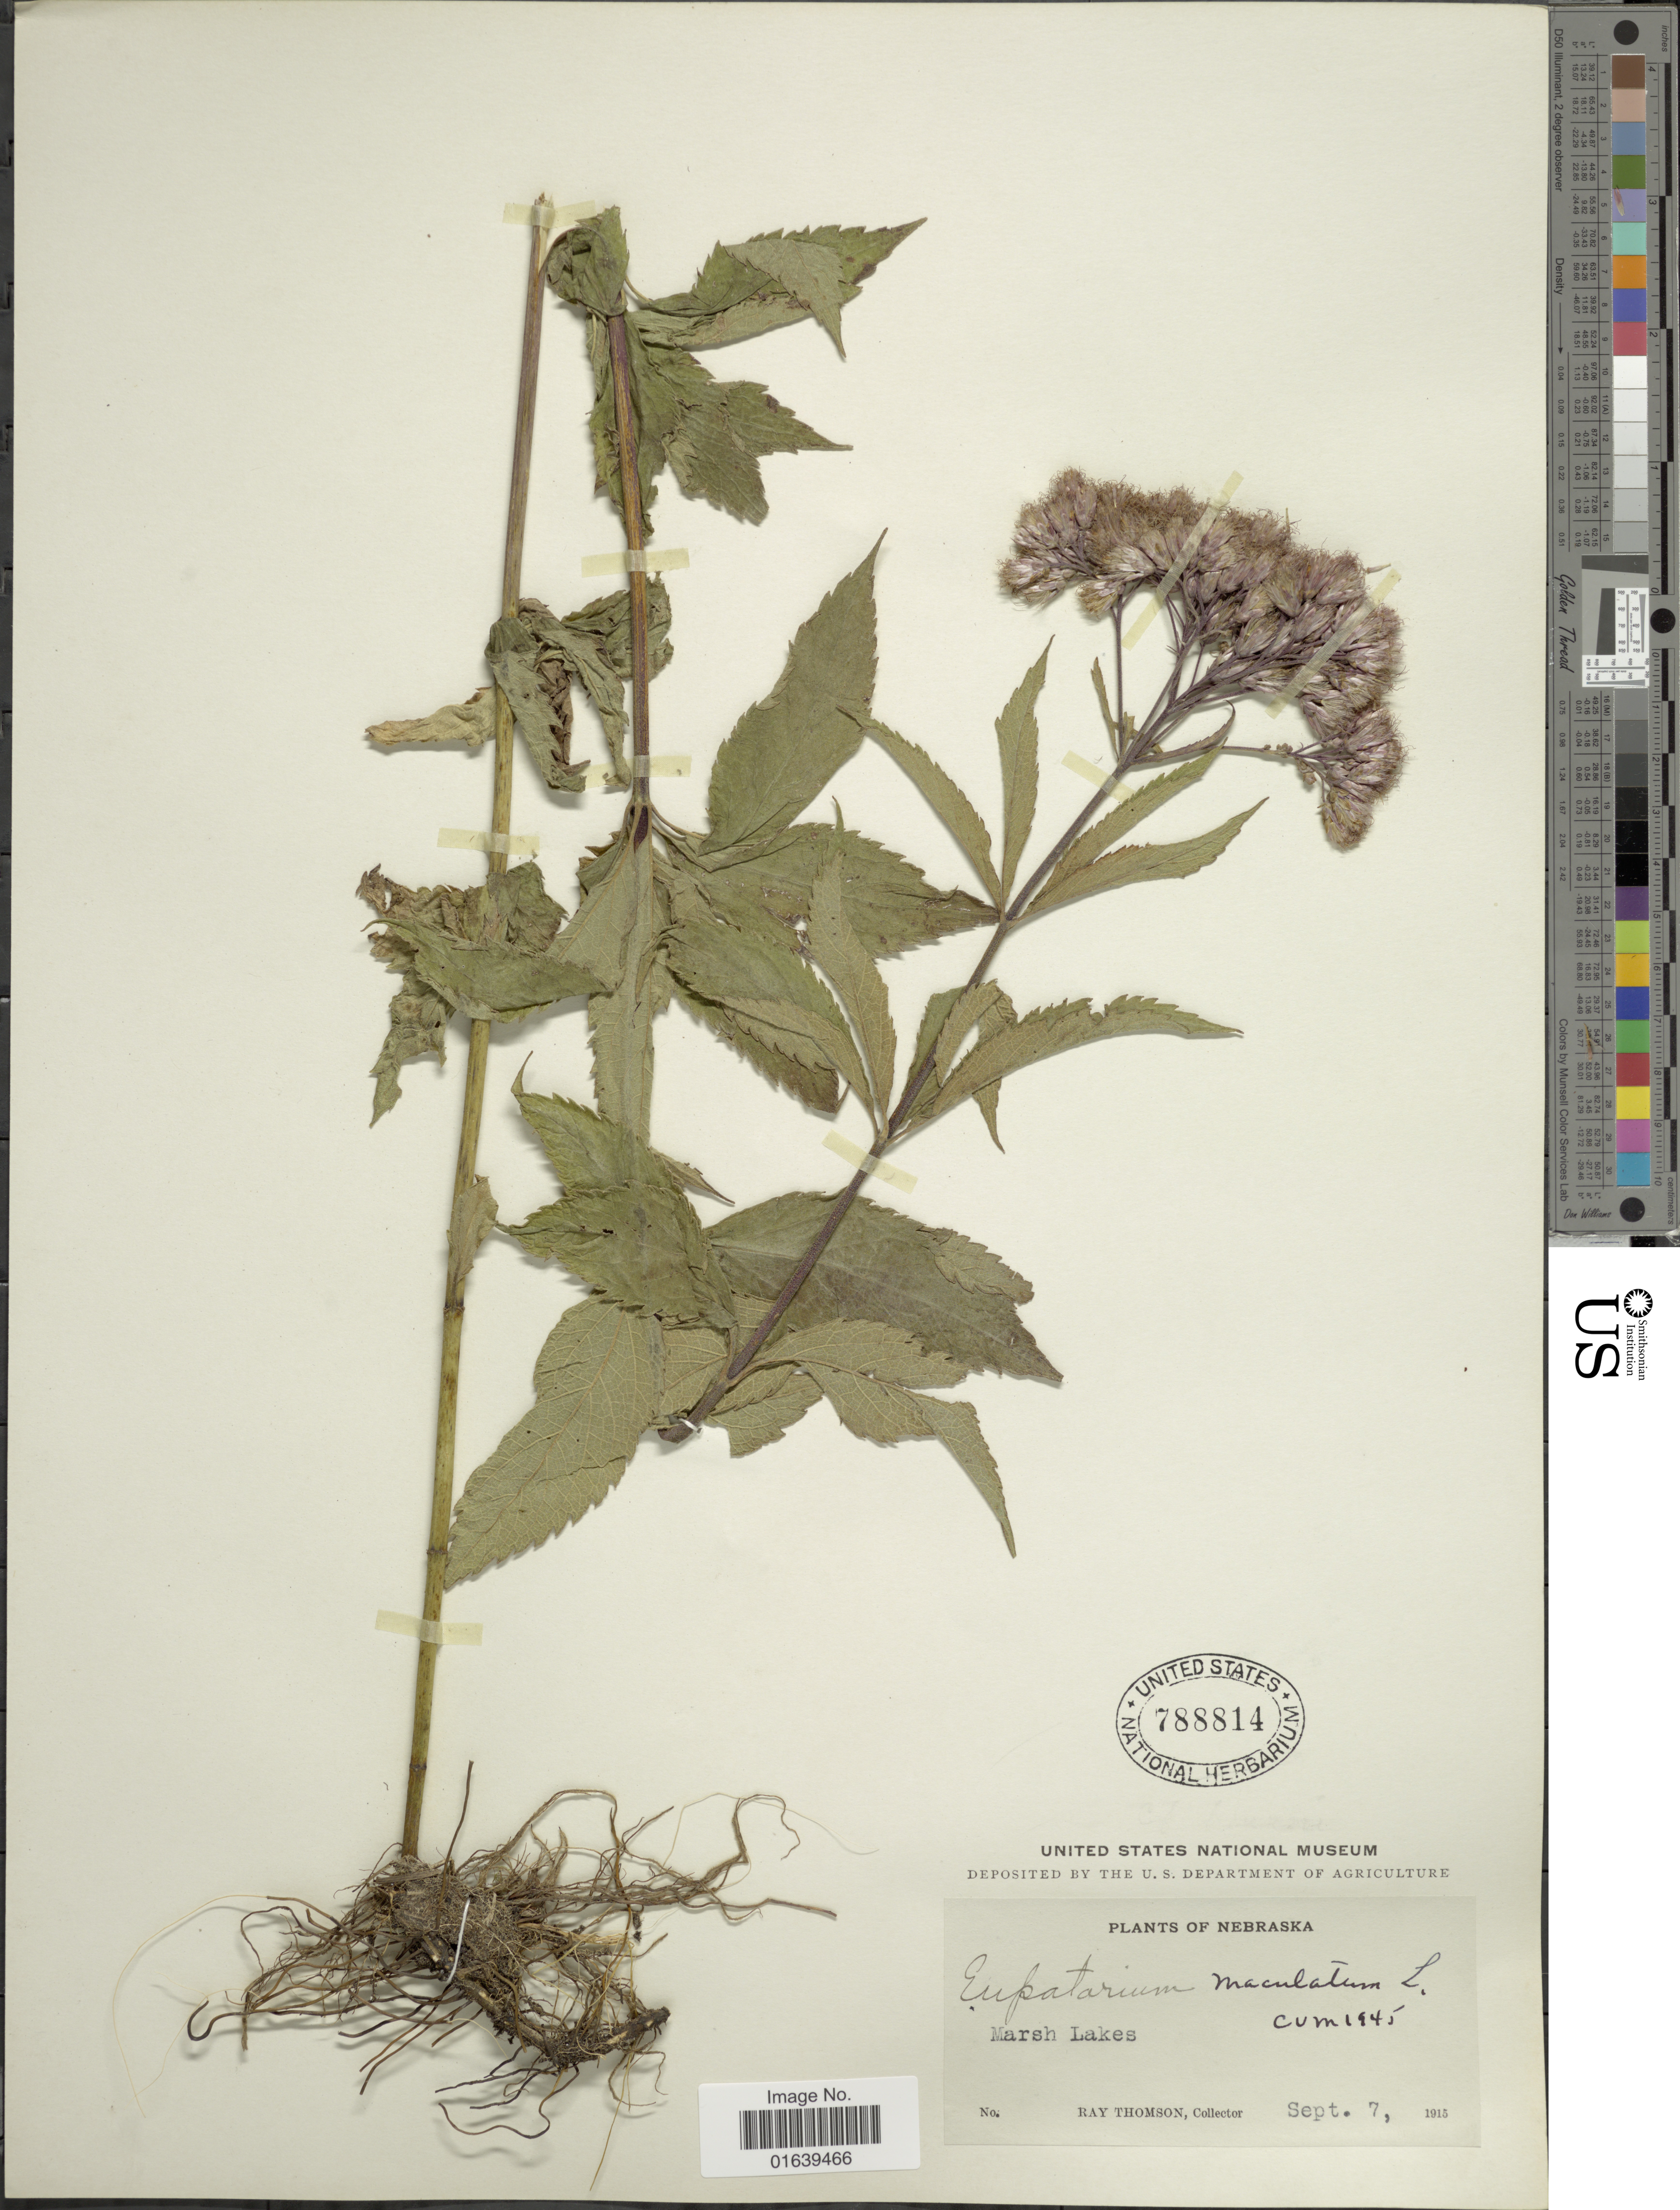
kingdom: Plantae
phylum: Tracheophyta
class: Magnoliopsida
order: Asterales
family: Asteraceae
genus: Eupatorium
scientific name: Eupatorium maculatum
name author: L.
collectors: R. Thomson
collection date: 1915-09-07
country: United States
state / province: Nebraska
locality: Marsh Lakes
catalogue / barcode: US 788814